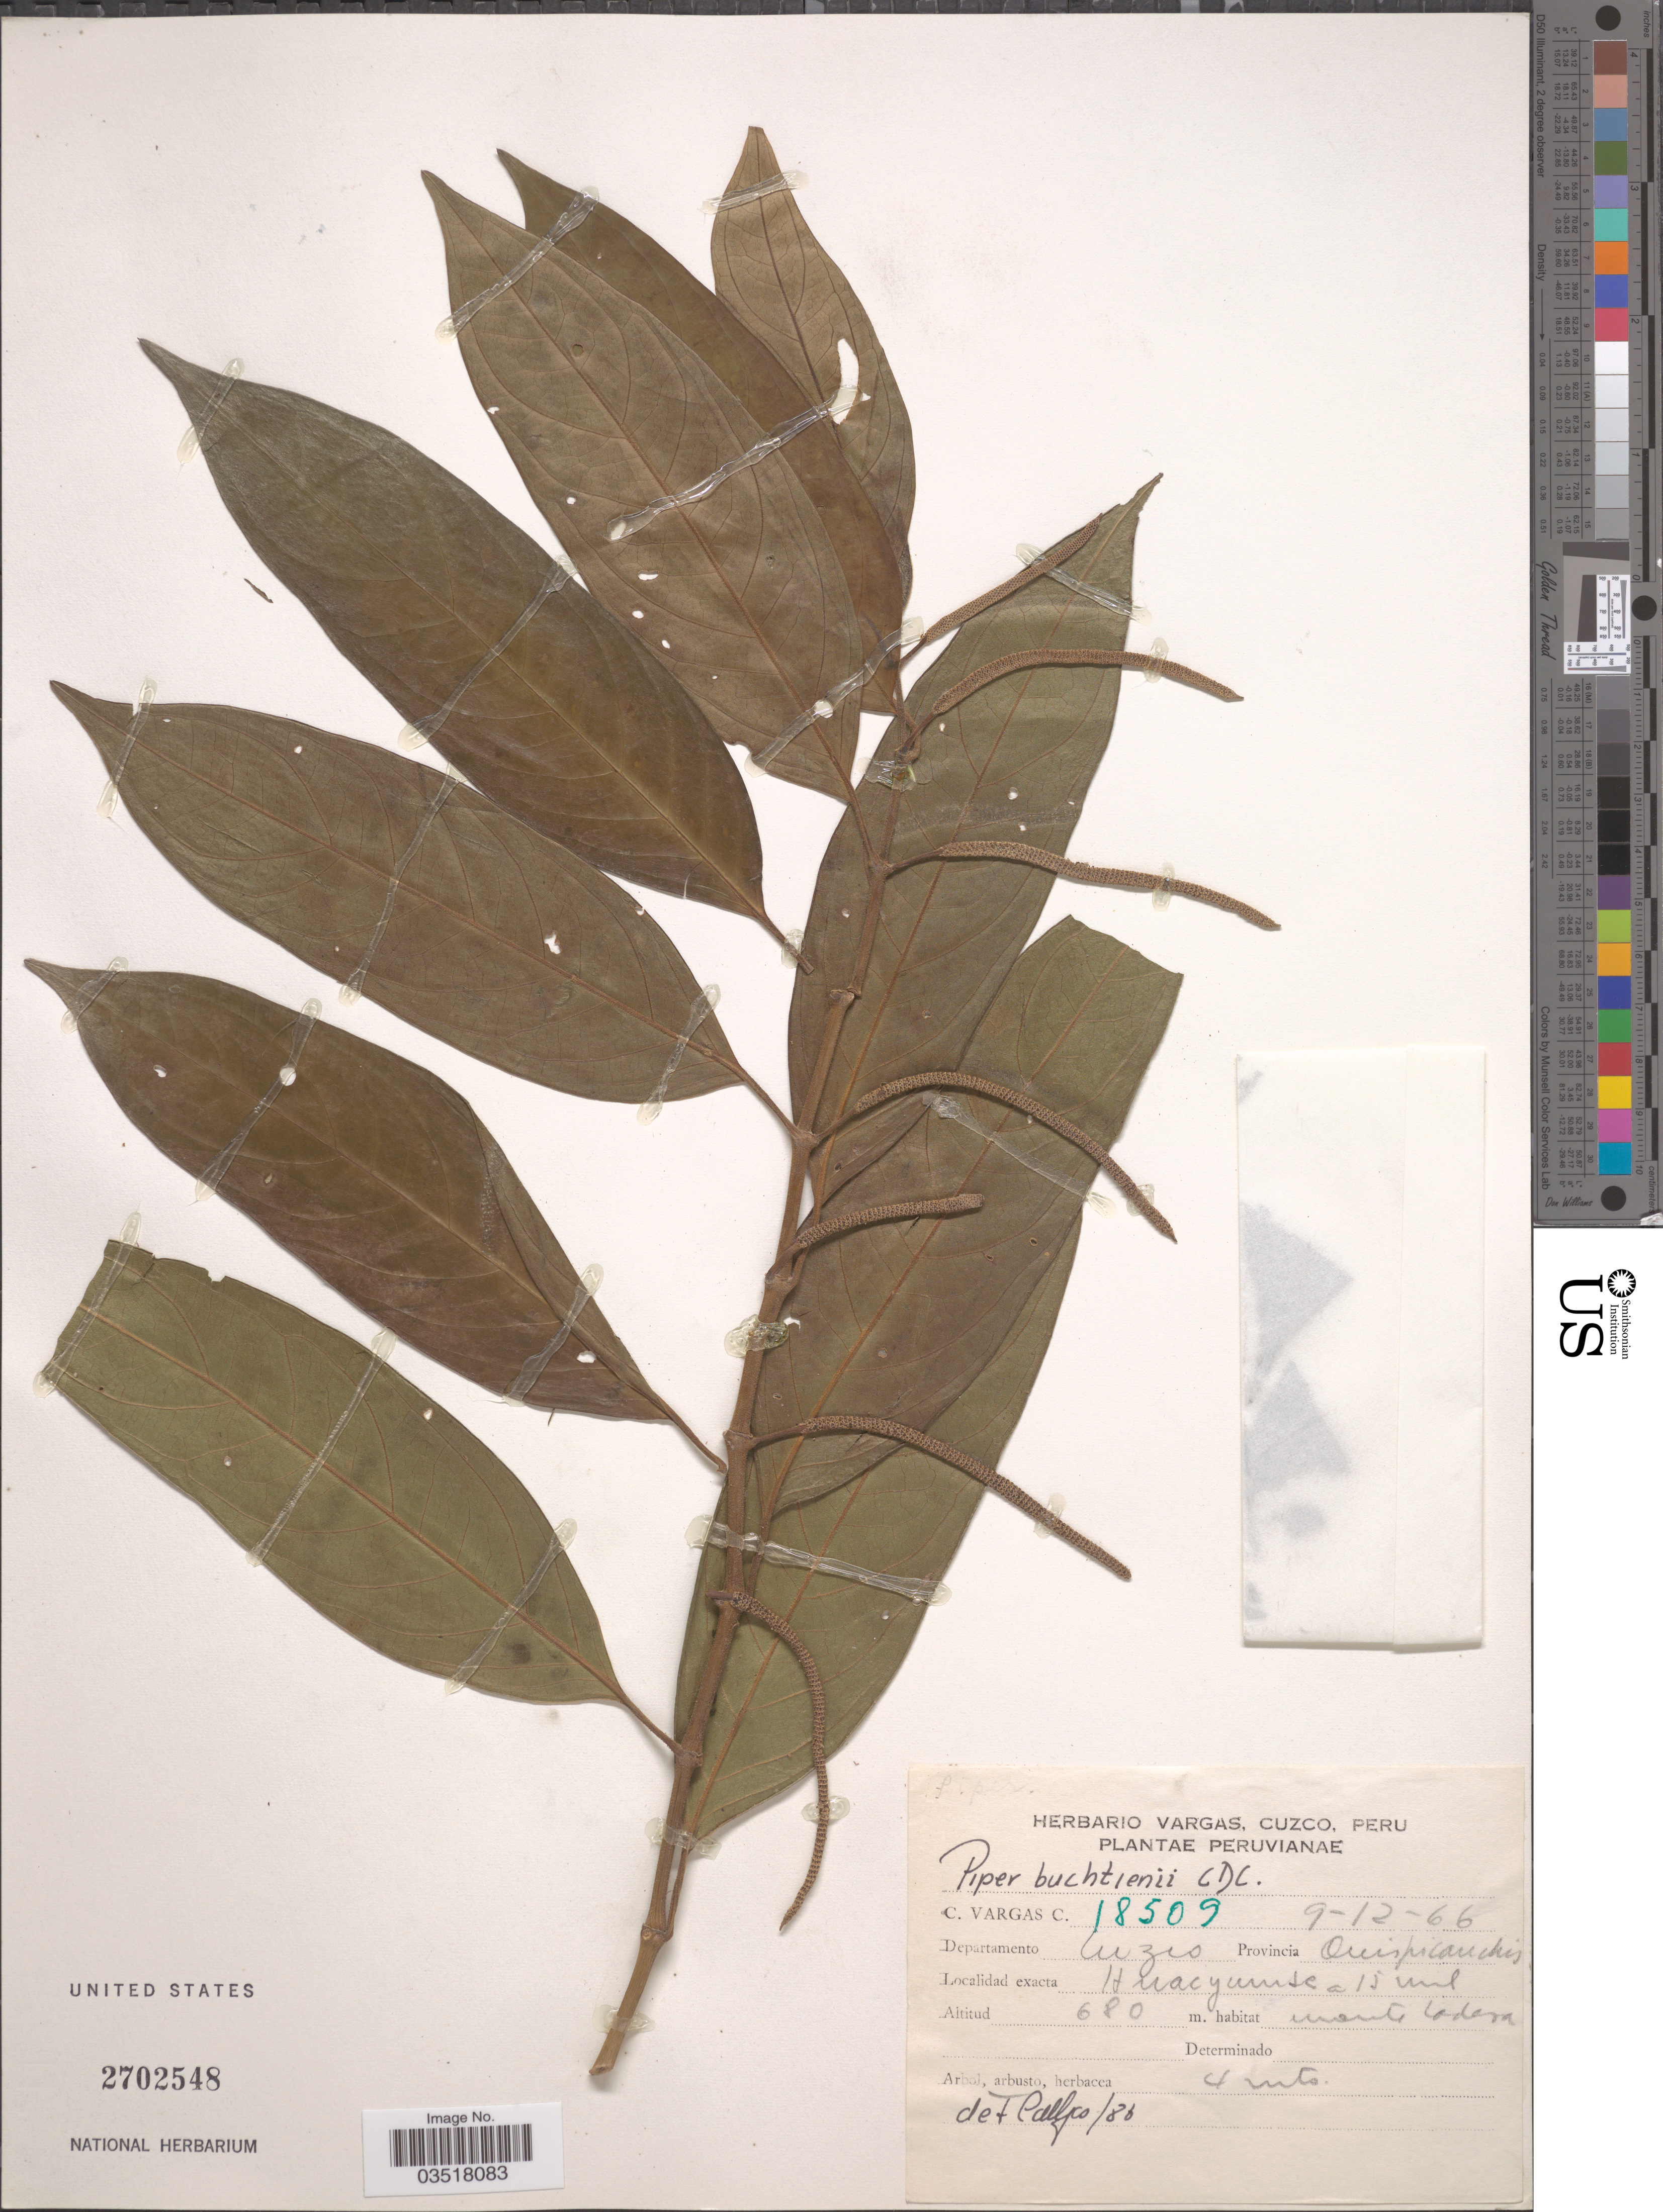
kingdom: Plantae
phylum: Tracheophyta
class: Magnoliopsida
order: Piperales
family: Piperaceae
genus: Piper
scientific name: Piper buchtienii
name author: C. DC.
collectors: C. Vargas Calderón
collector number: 18509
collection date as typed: Transcribed d/m/y: 9/12/66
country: Peru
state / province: Cusco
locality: Huacyumbe a 15 mil., Provincia Quispicanchis, Departamento Cuzco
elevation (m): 680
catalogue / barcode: US 2702548